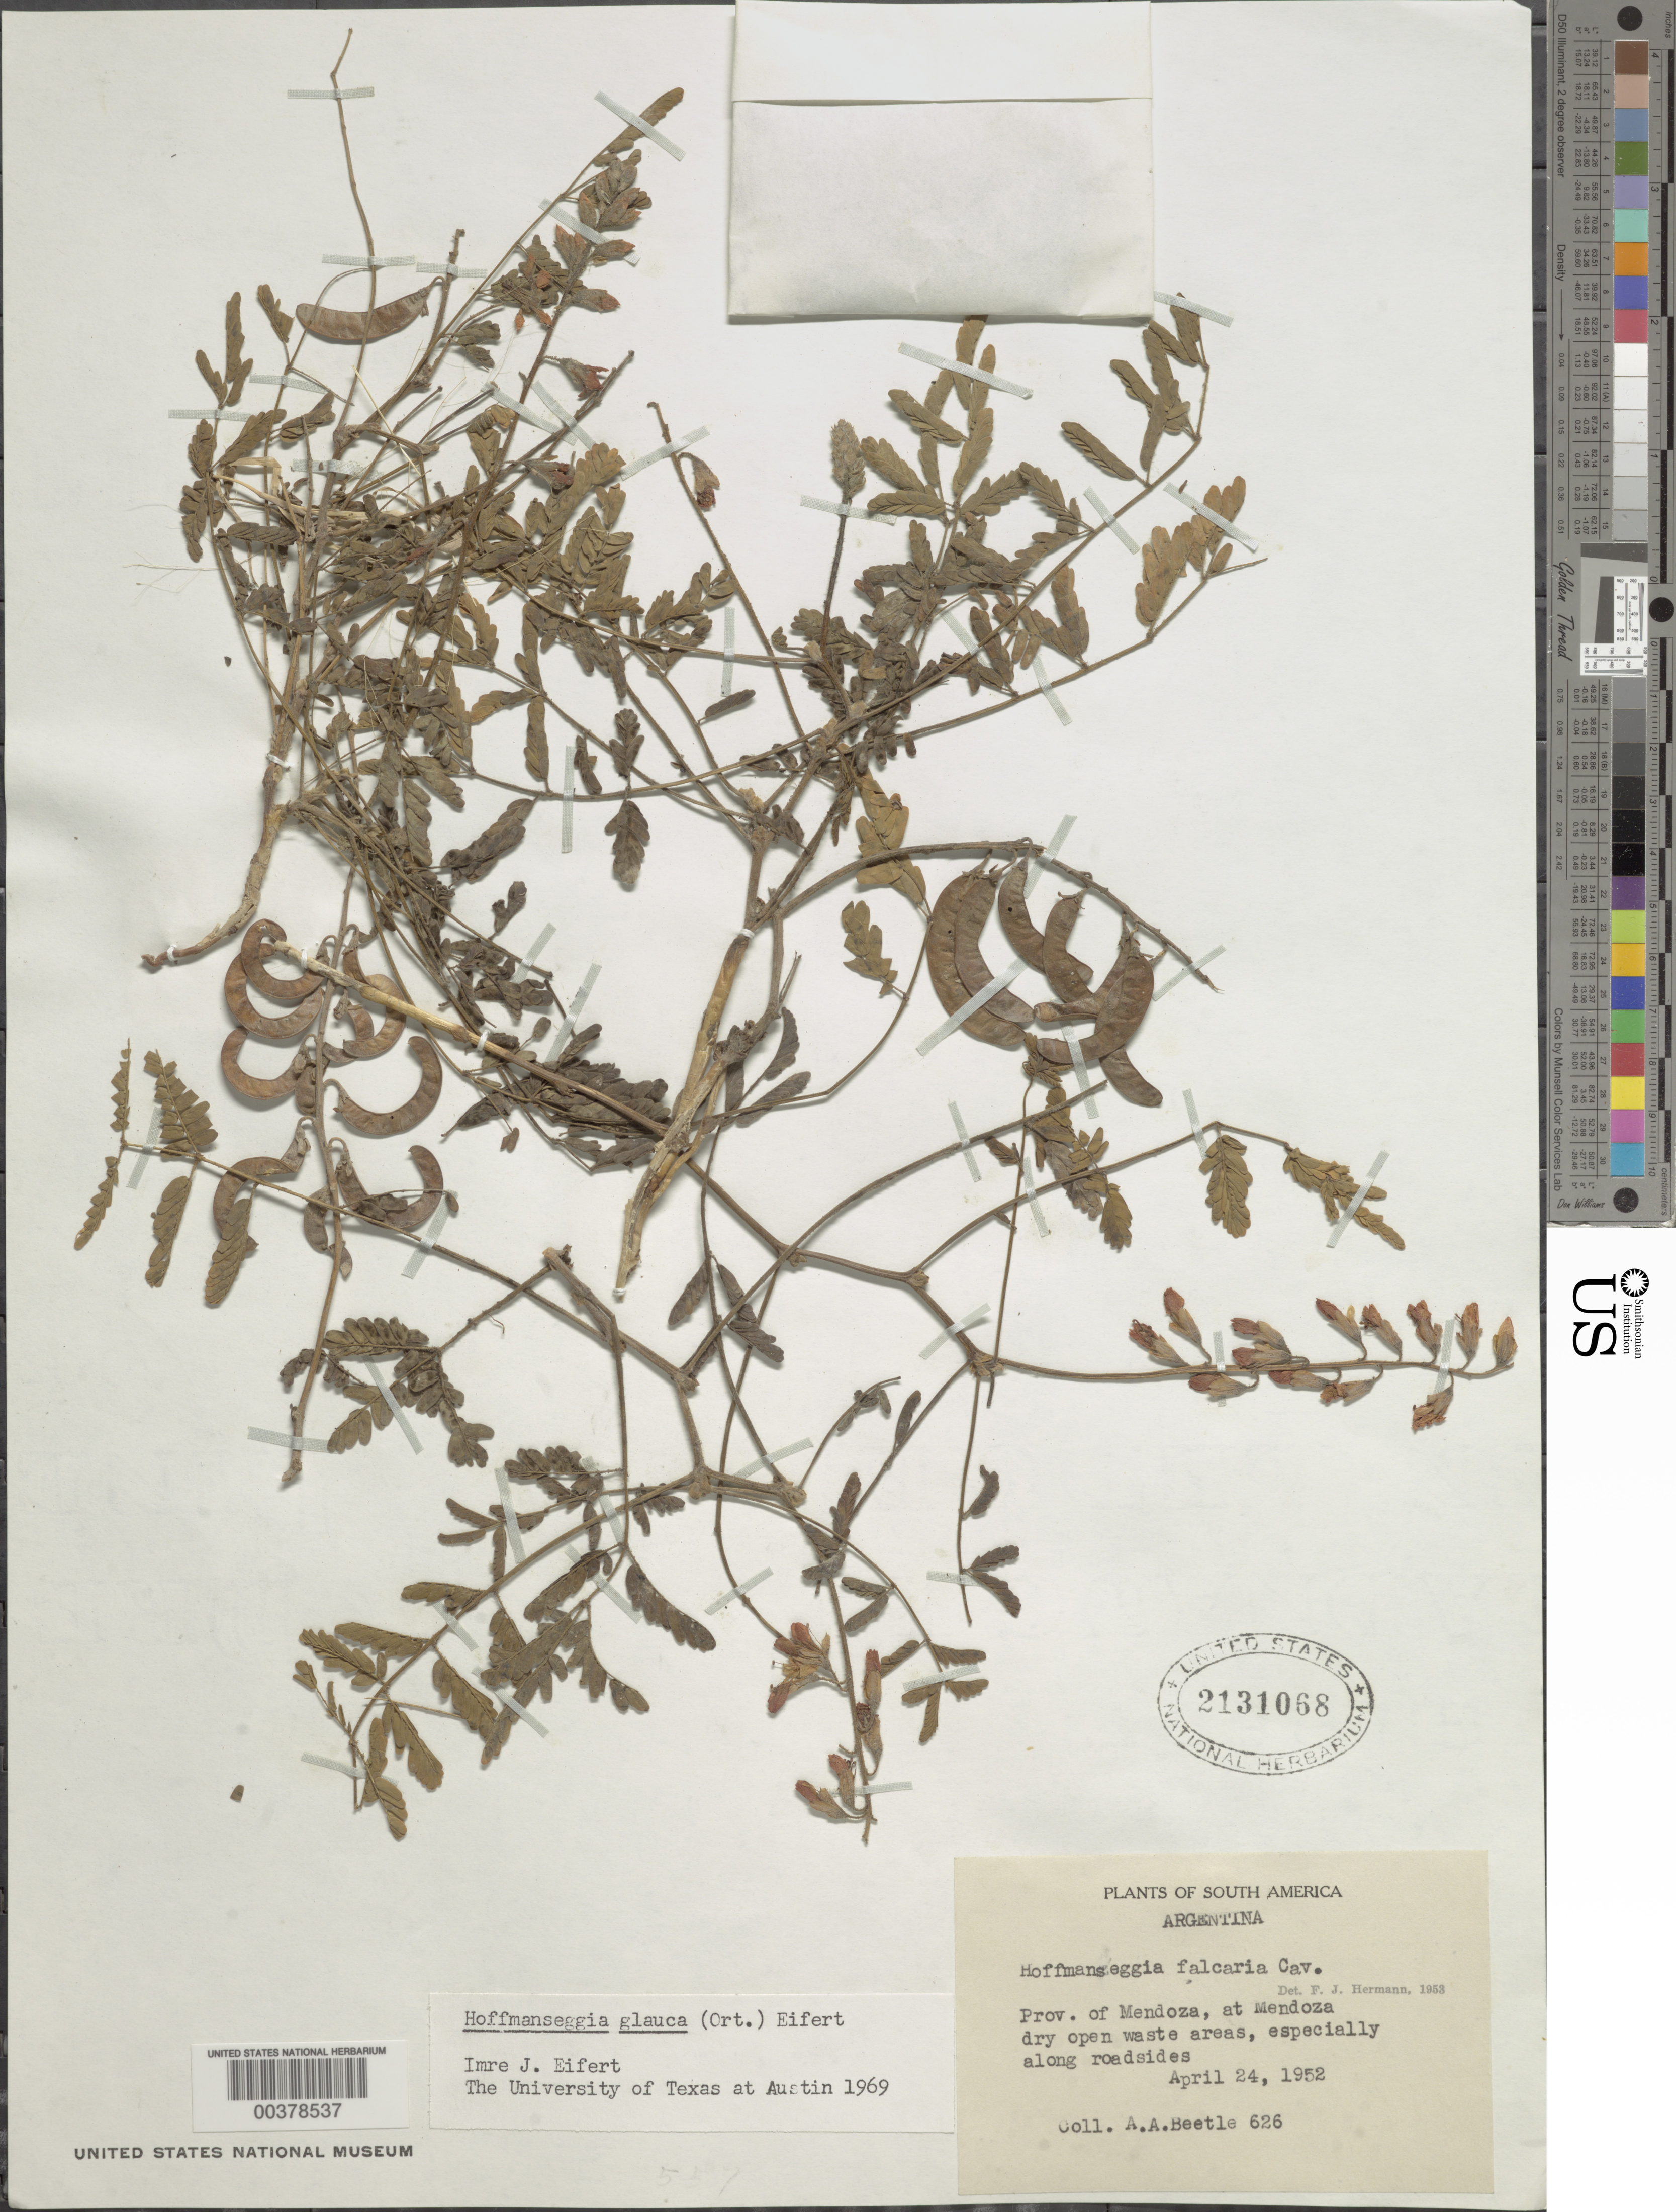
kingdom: Plantae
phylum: Tracheophyta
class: Magnoliopsida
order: Fabales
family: Fabaceae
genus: Hoffmannseggia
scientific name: Hoffmannseggia glauca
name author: (Ortega) Eifert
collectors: A. A. Beetle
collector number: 626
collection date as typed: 24 Aug 1952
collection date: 1952-08-24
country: Argentina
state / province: Mendoza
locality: At Mendoza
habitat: Dry open waste areas, especially along roadsides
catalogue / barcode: US 2131068